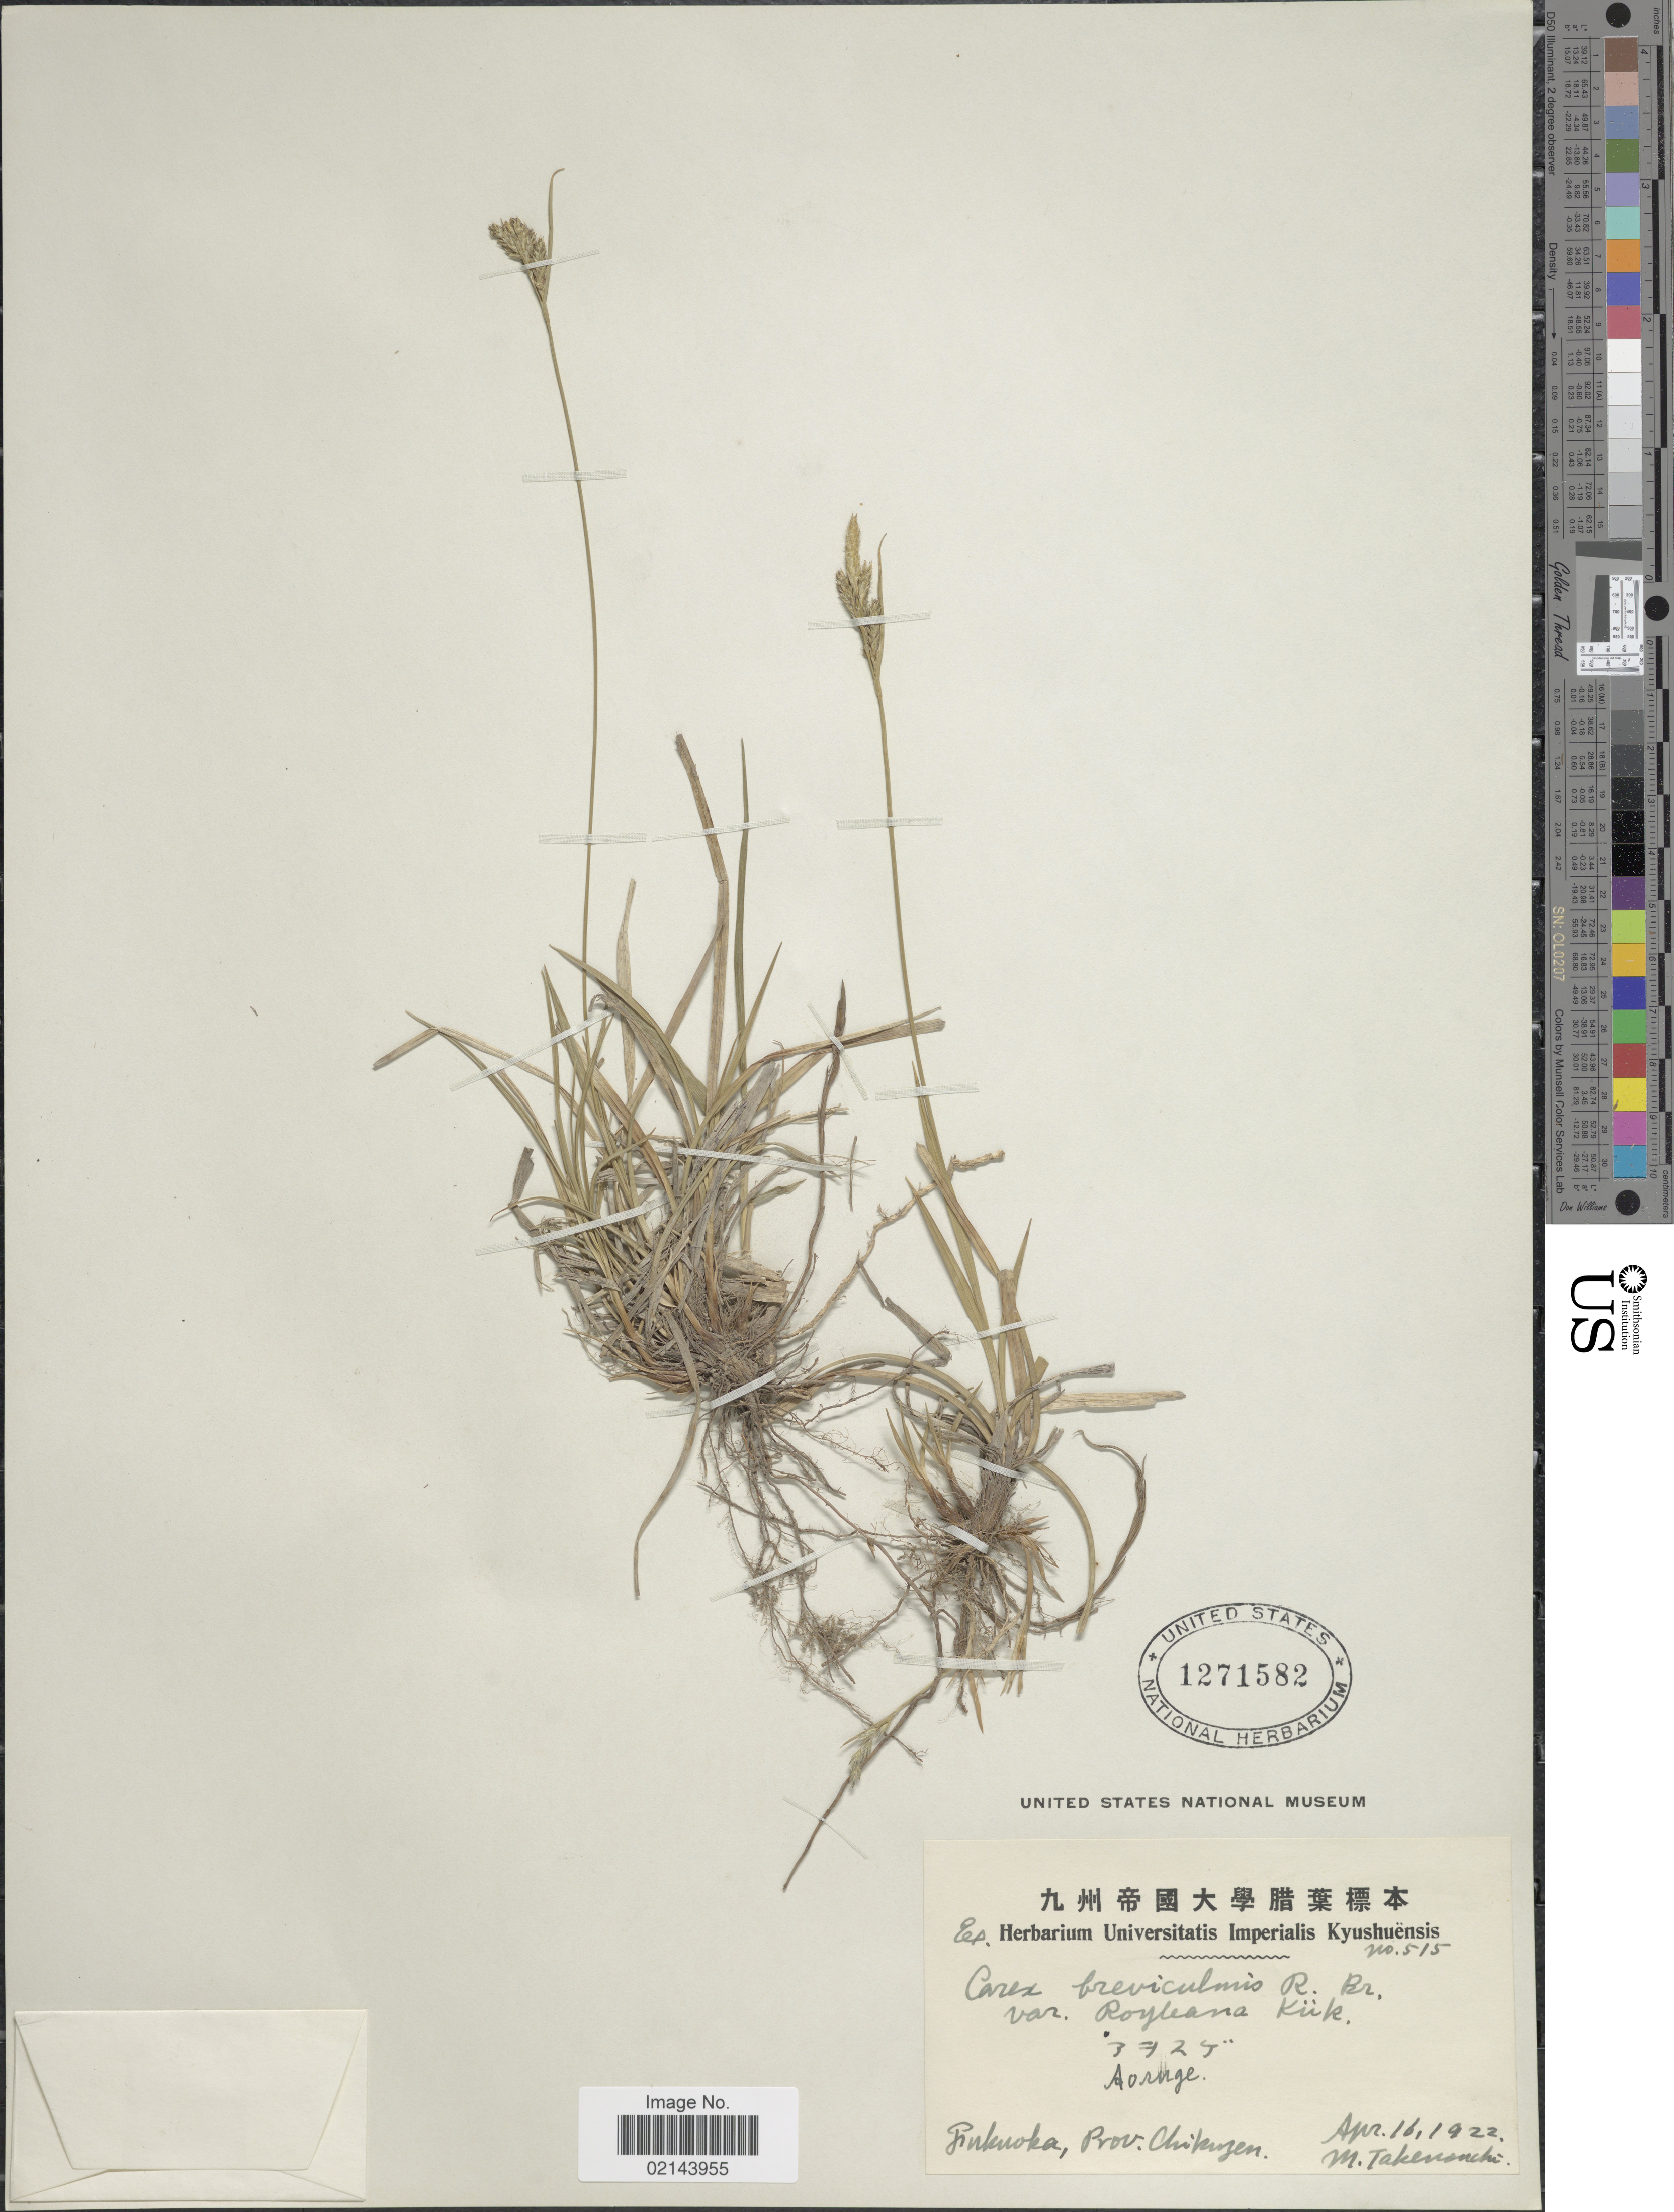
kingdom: Plantae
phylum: Tracheophyta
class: Liliopsida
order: Poales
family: Cyperaceae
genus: Carex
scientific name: Carex breviculmis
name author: R. Br.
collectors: M. Takenouchi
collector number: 515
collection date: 1922-04-16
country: Japan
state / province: Hukuoka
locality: Fukuoka, Prov. Chikuzen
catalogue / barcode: US 1271582